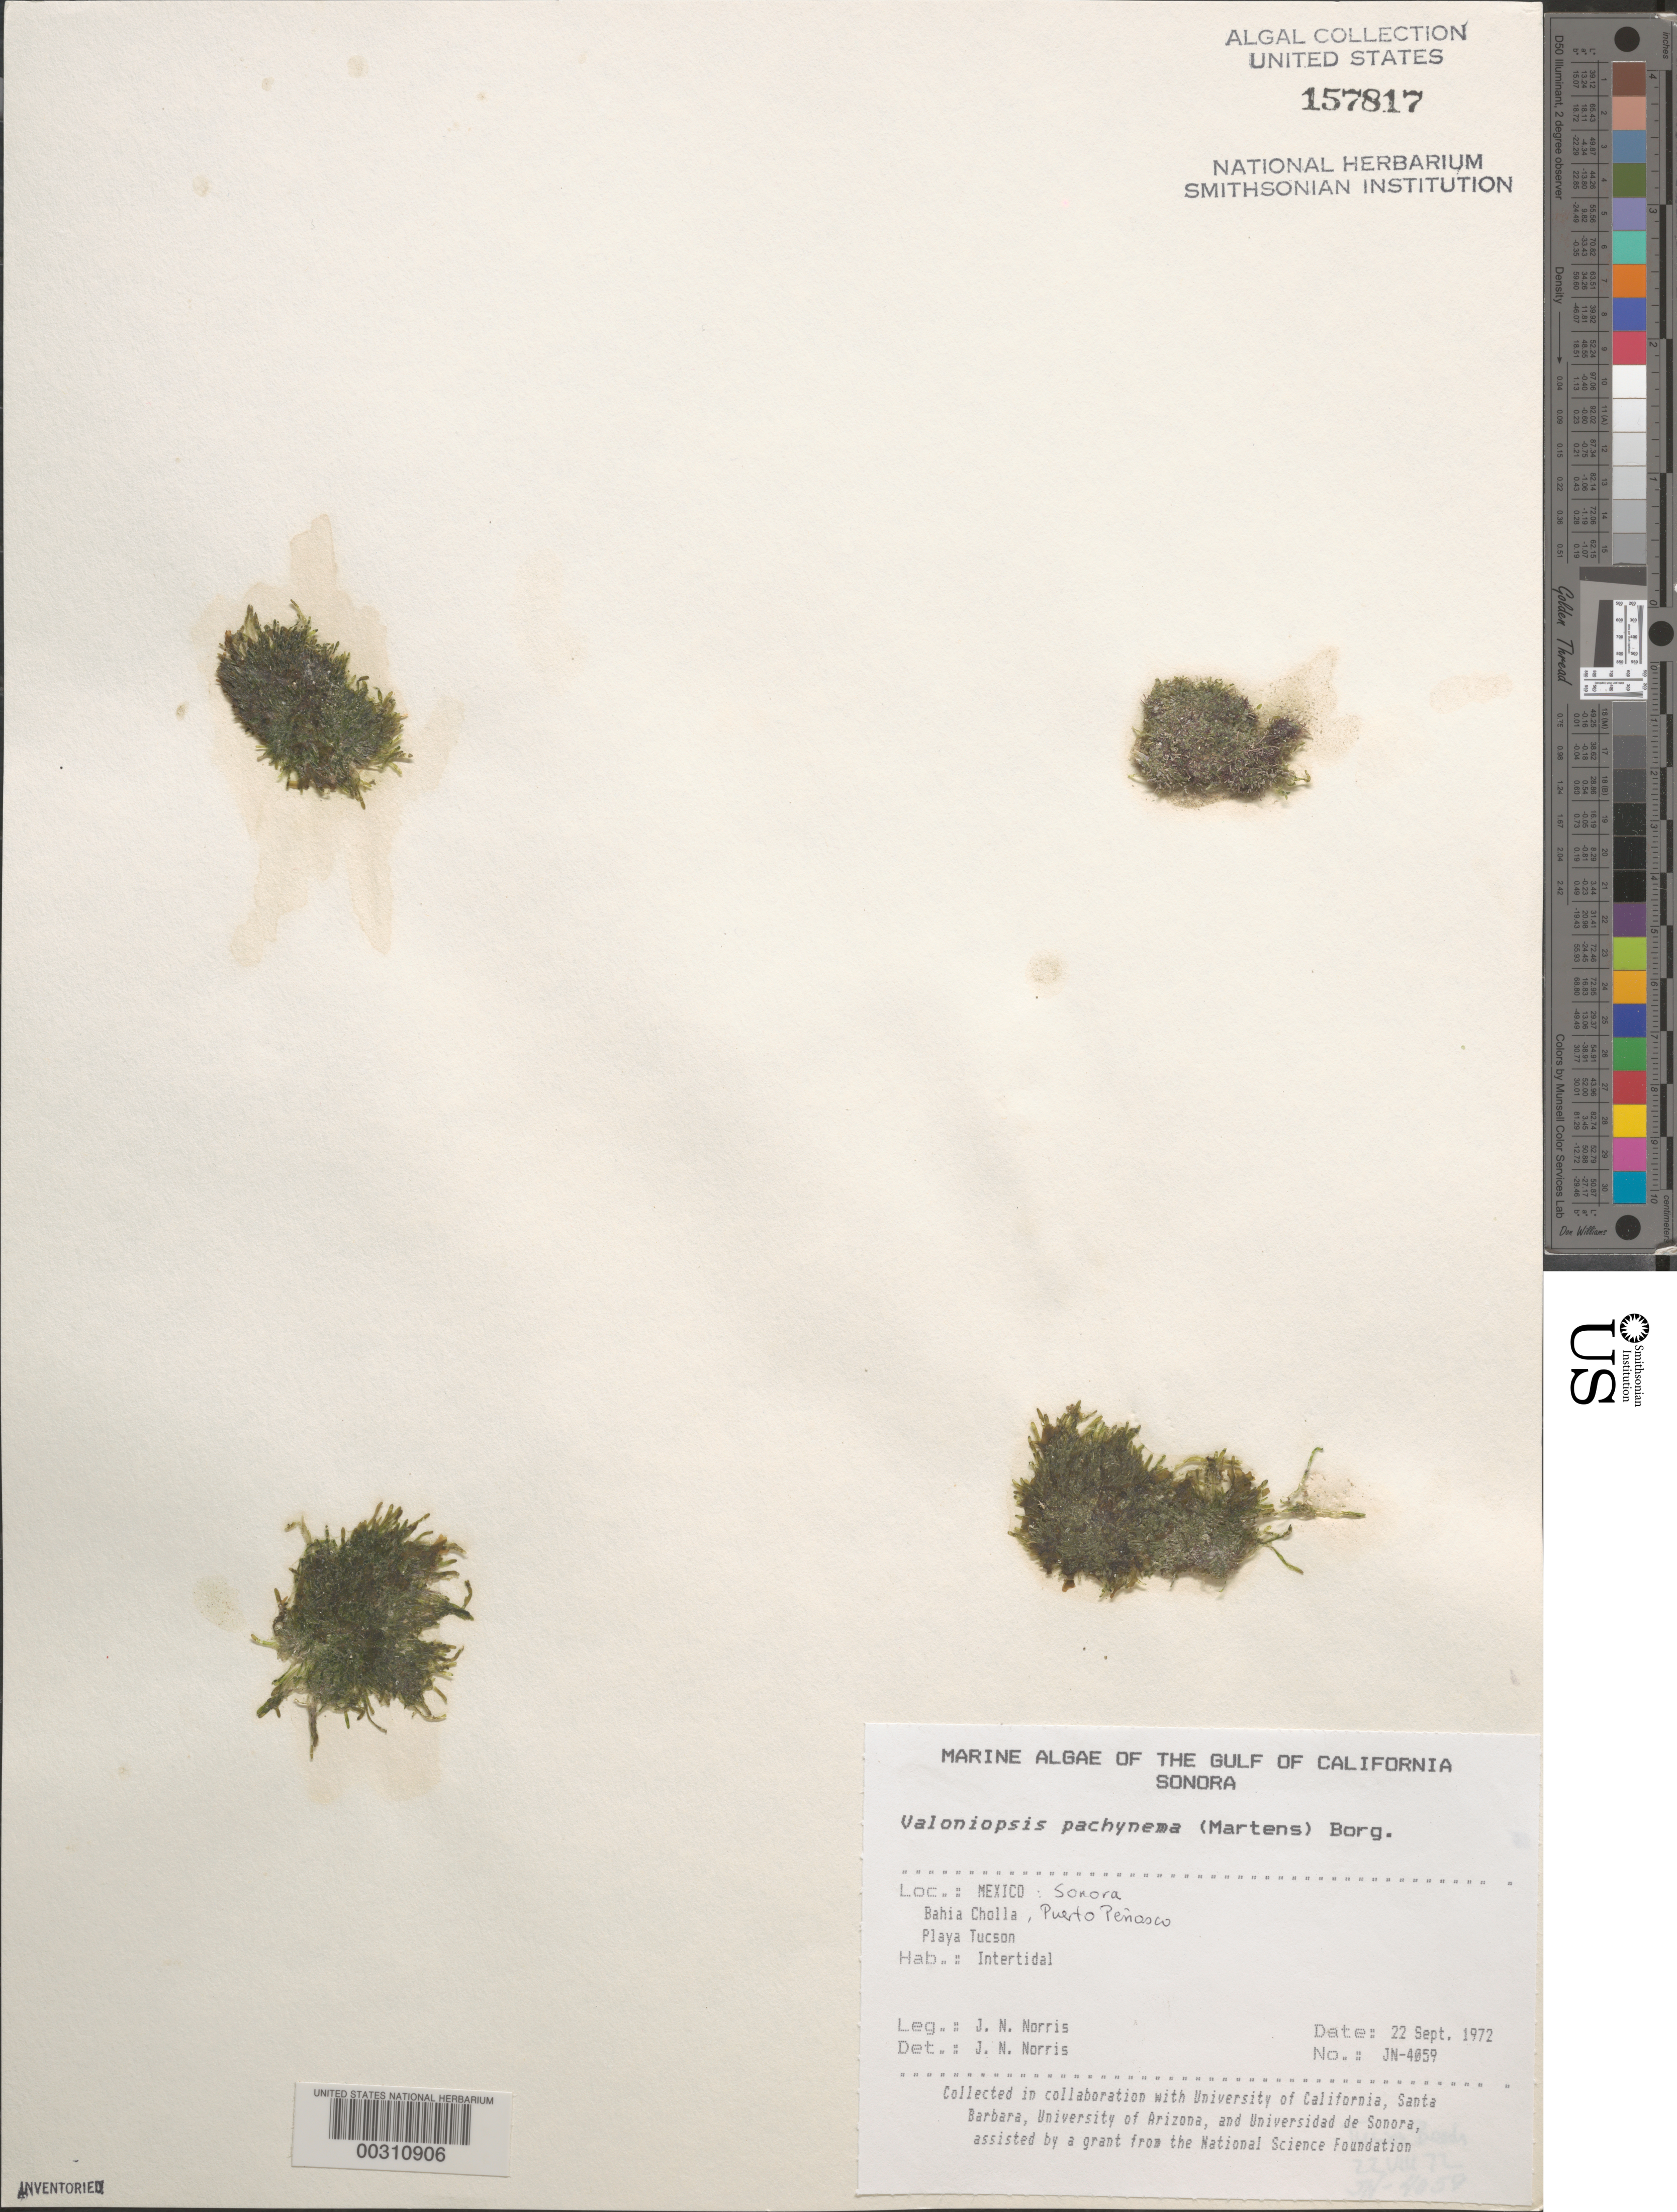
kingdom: Plantae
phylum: Chlorophyta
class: Ulvophyceae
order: Siphonocladales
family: Valoniaceae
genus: Valoniopsis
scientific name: Valoniopsis pachynema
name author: (G. Martens) Børgesen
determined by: Norris, James N.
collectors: J. N. Norris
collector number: JN-4059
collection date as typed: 22 Sep 1972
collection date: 1972-09-22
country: Mexico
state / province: Sonora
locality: Bahia Cholla, Puerto Penasco, Playa Tucson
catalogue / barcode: US 157817